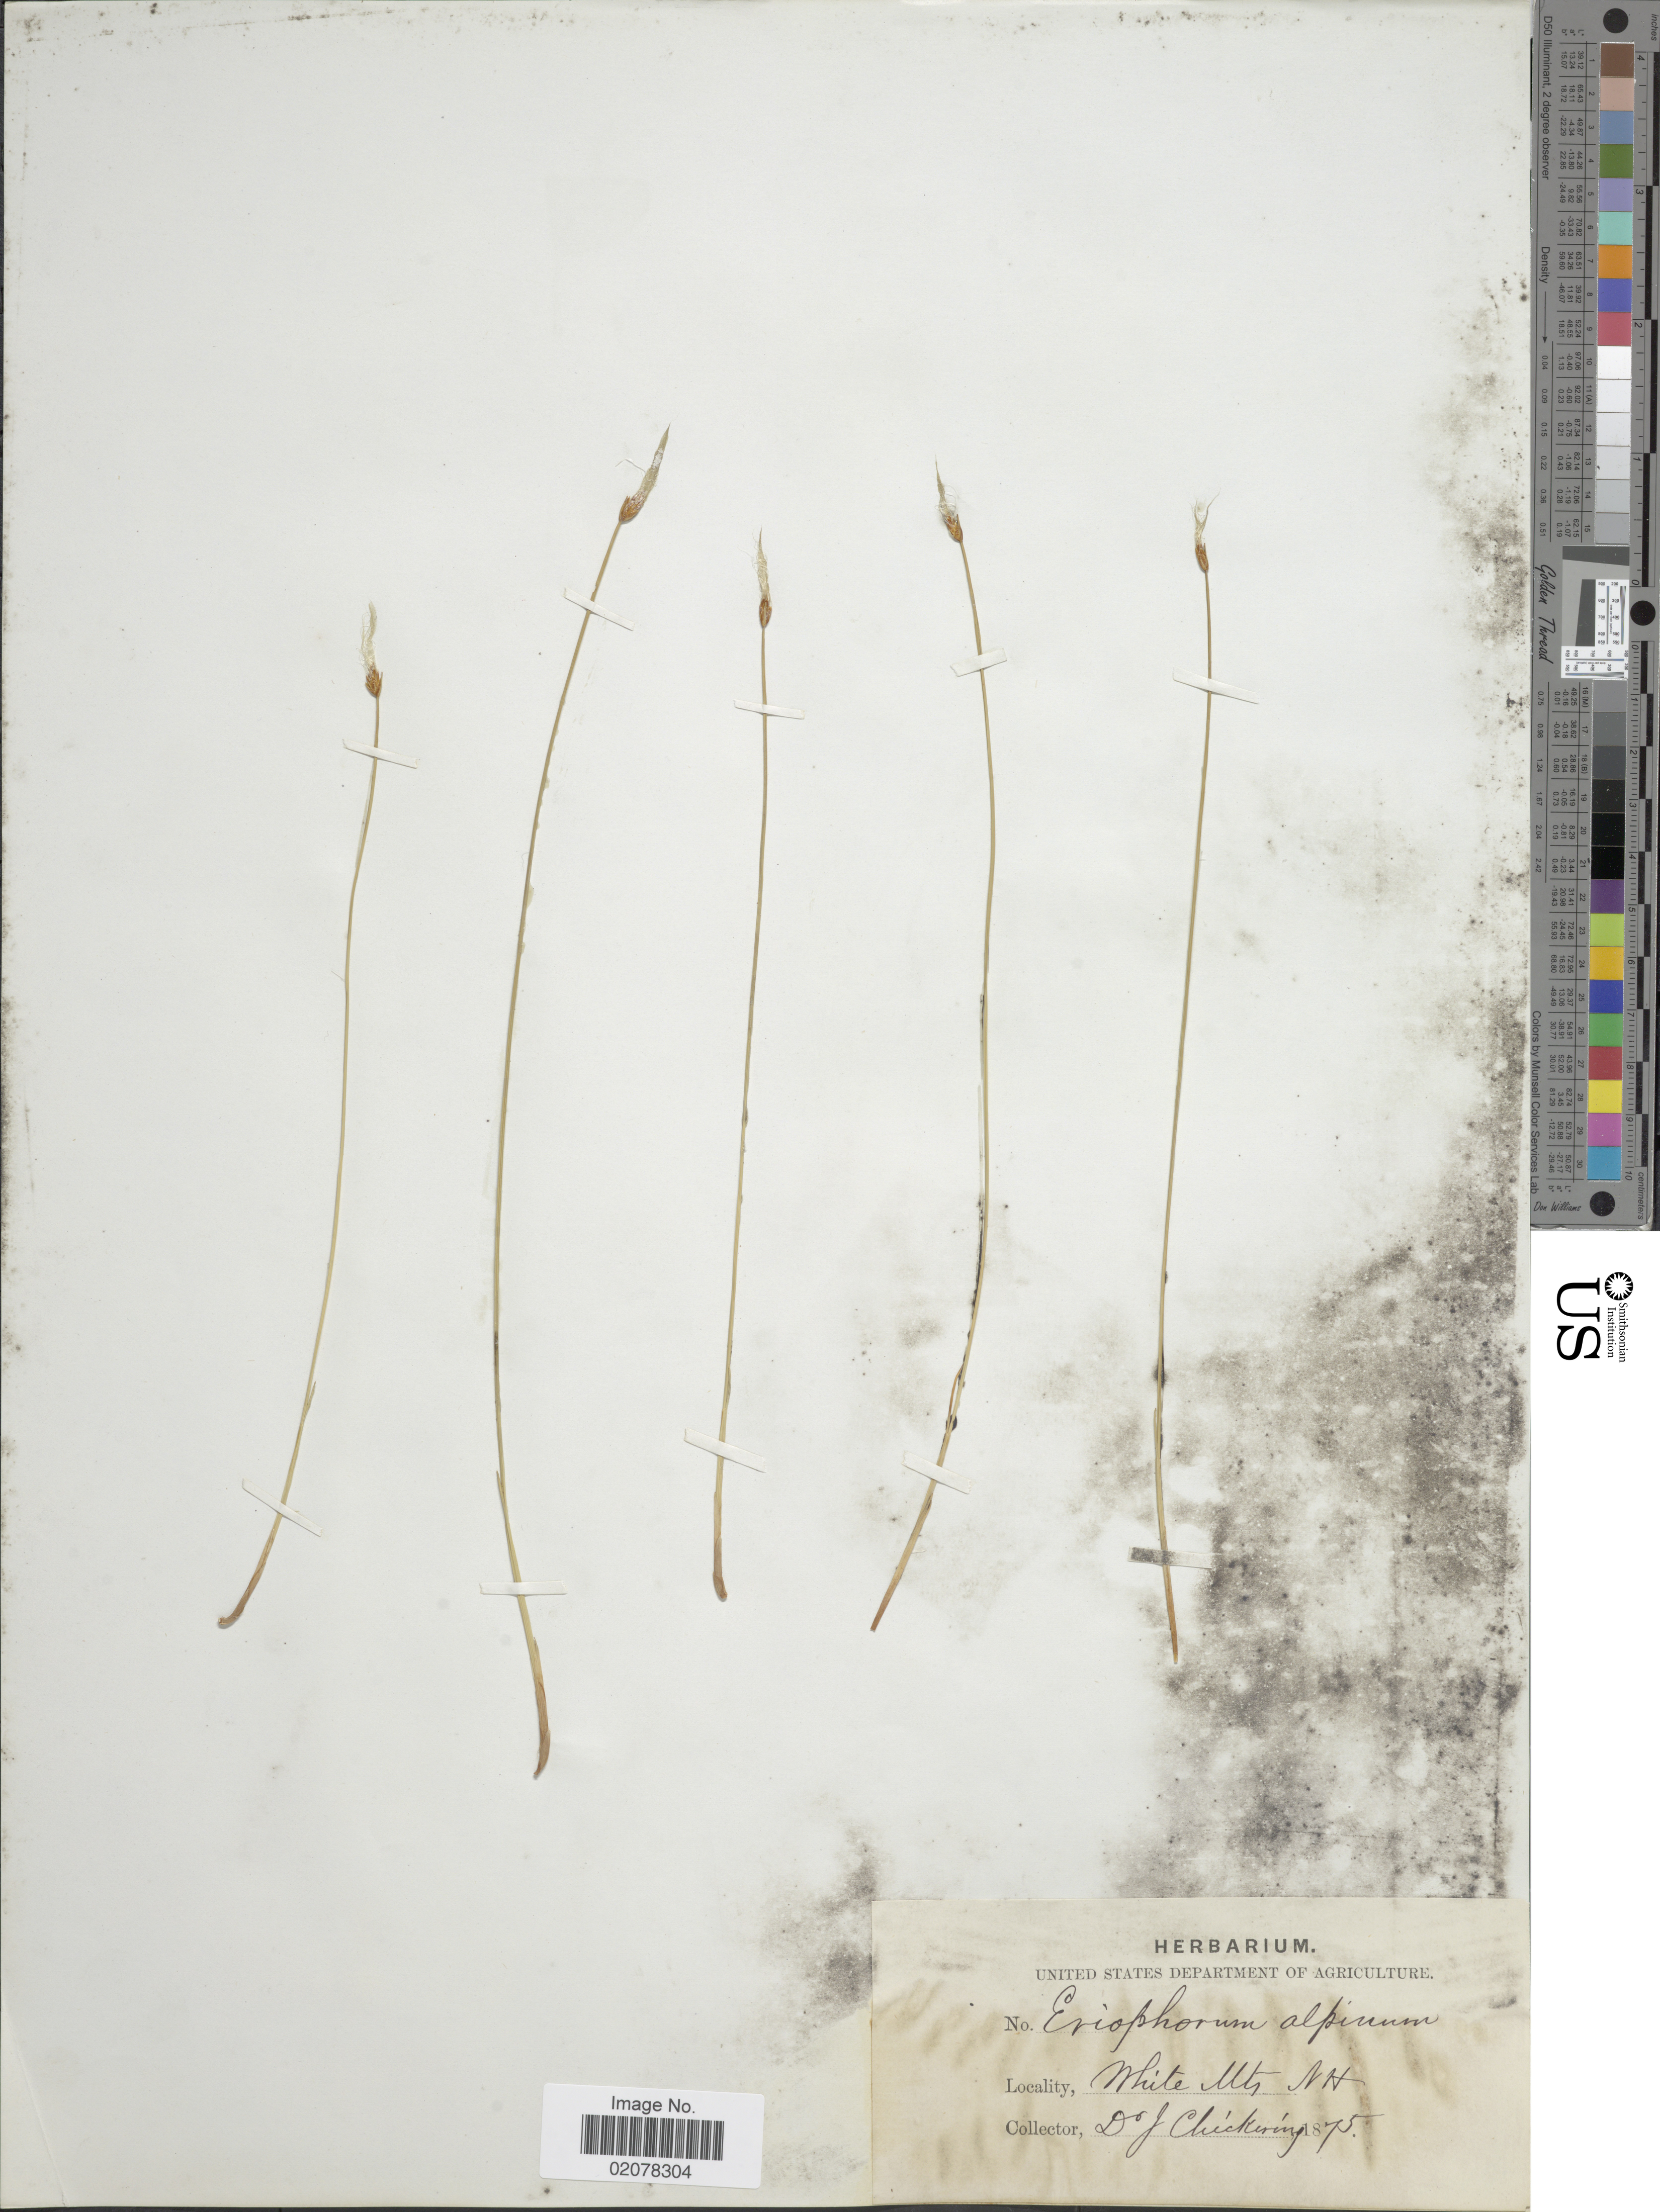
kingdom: Plantae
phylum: Tracheophyta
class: Liliopsida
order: Poales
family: Cyperaceae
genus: Trichophorum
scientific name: Trichophorum alpinum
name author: (L.) Pers.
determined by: Strong, M. T., (US), Smithsonian Institution - National Museum of Natural History (UNITED STATES)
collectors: J. Chickering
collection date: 1875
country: United States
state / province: New Hampshire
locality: White Mts.